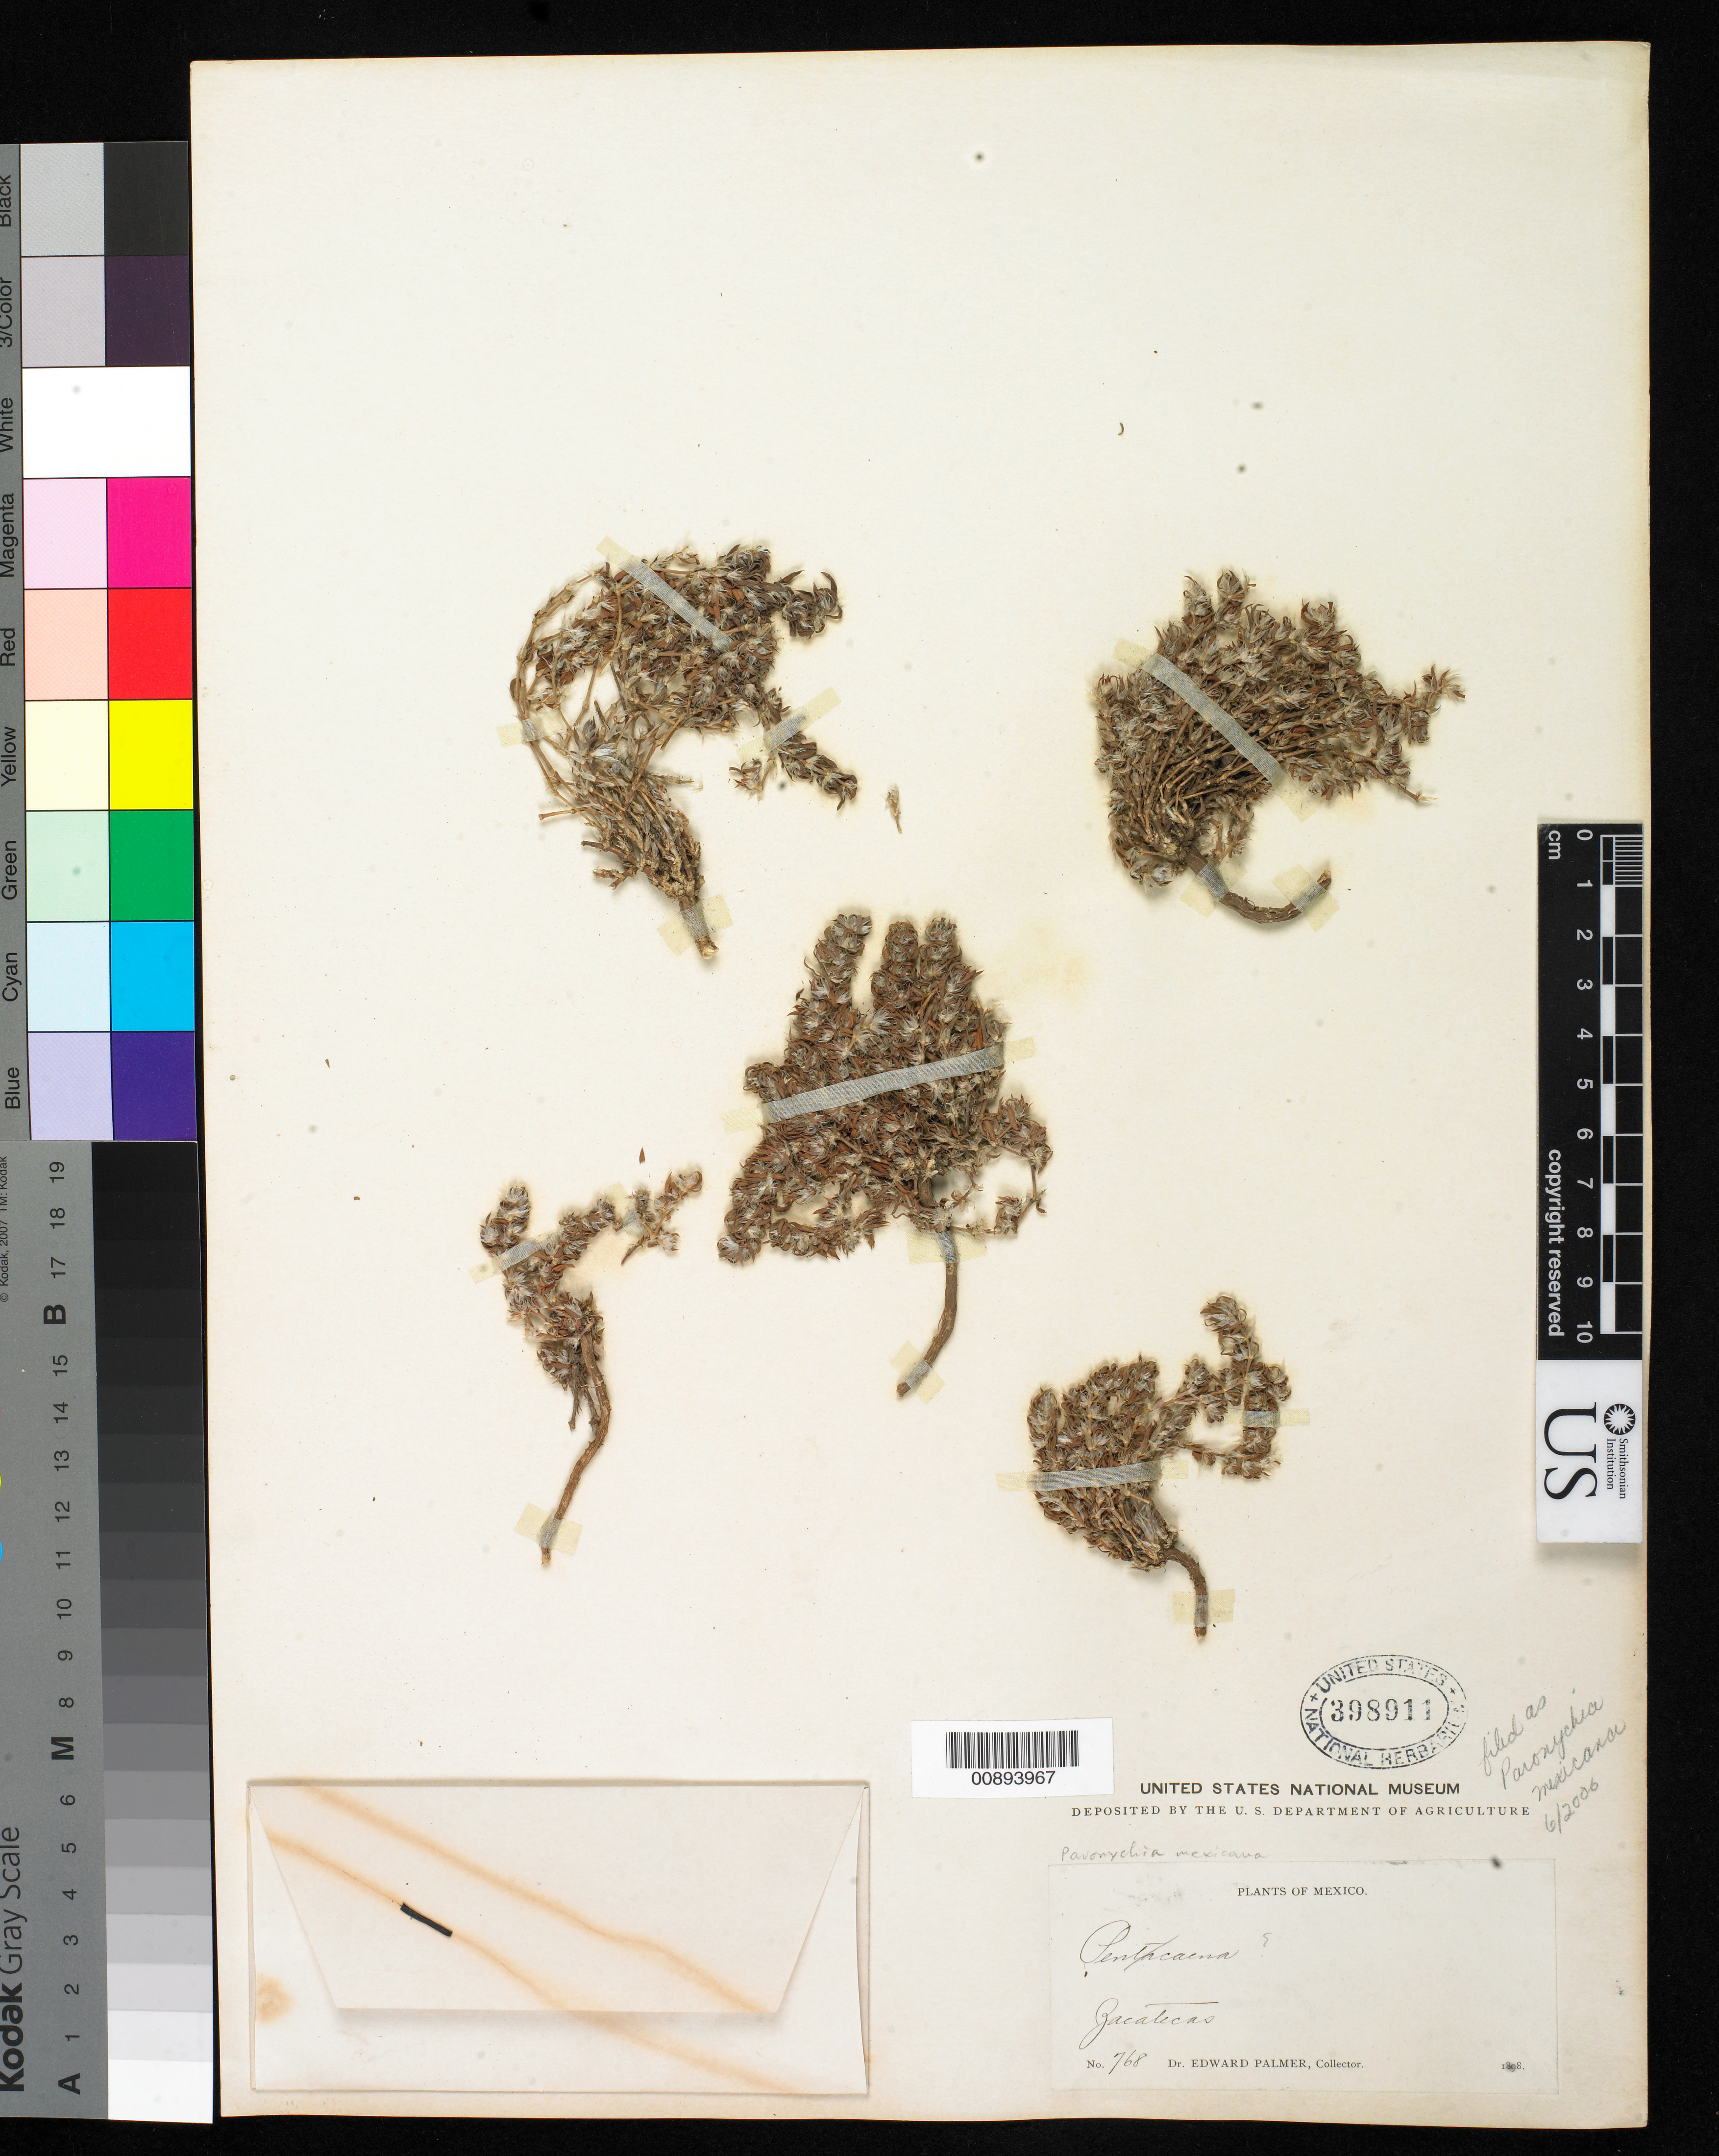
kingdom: Plantae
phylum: Tracheophyta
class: Magnoliopsida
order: Caryophyllales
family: Caryophyllaceae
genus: Paronychia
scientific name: Paronychia mexicana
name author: Hemsl.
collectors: E. Palmer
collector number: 768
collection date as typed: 1898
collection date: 1898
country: Mexico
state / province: Zacatecas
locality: Zacatecas.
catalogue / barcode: US 398911